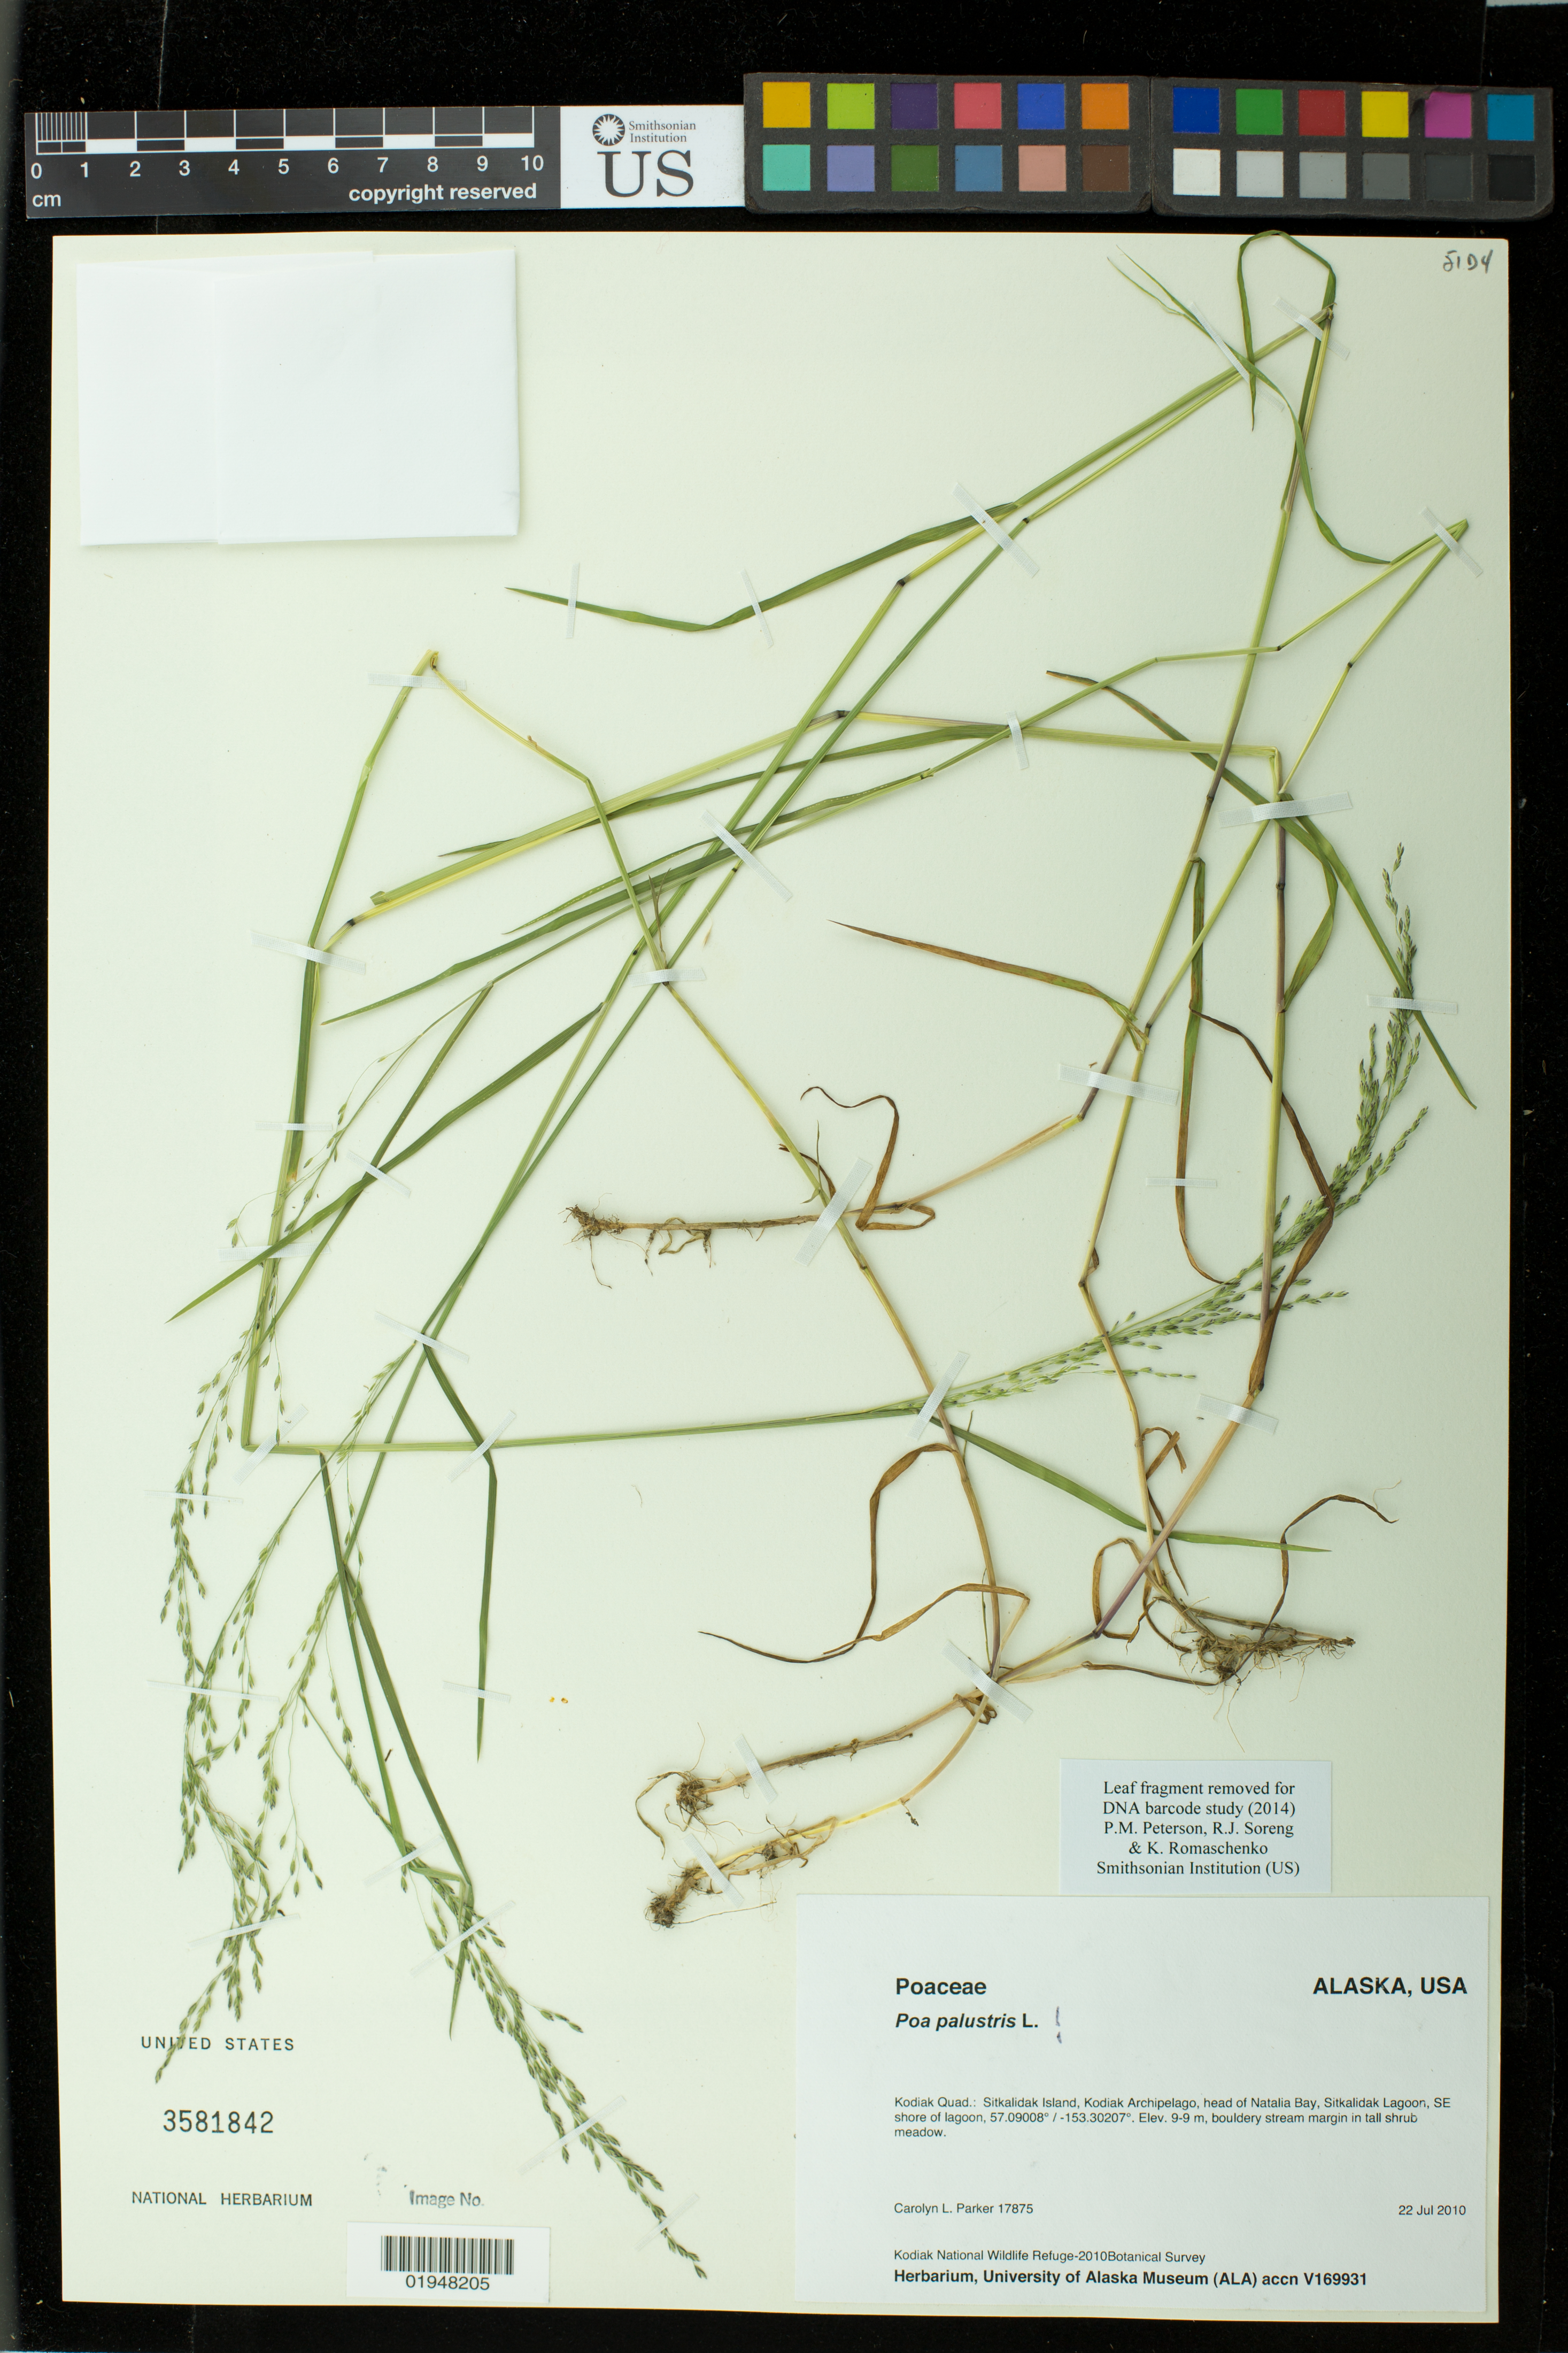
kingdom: Plantae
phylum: Tracheophyta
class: Liliopsida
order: Poales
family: Poaceae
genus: Poa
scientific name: Poa palustris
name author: L.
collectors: C. L. Parker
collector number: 17875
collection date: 2010-07-22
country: United States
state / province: Alaska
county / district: Kodiak Island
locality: Sitkalidak Island, Kodiak Archipelago, head of Natalia Bay, Sitkalidak Lagoon, SE shore of lagoon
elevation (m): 9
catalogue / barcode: US 3581842